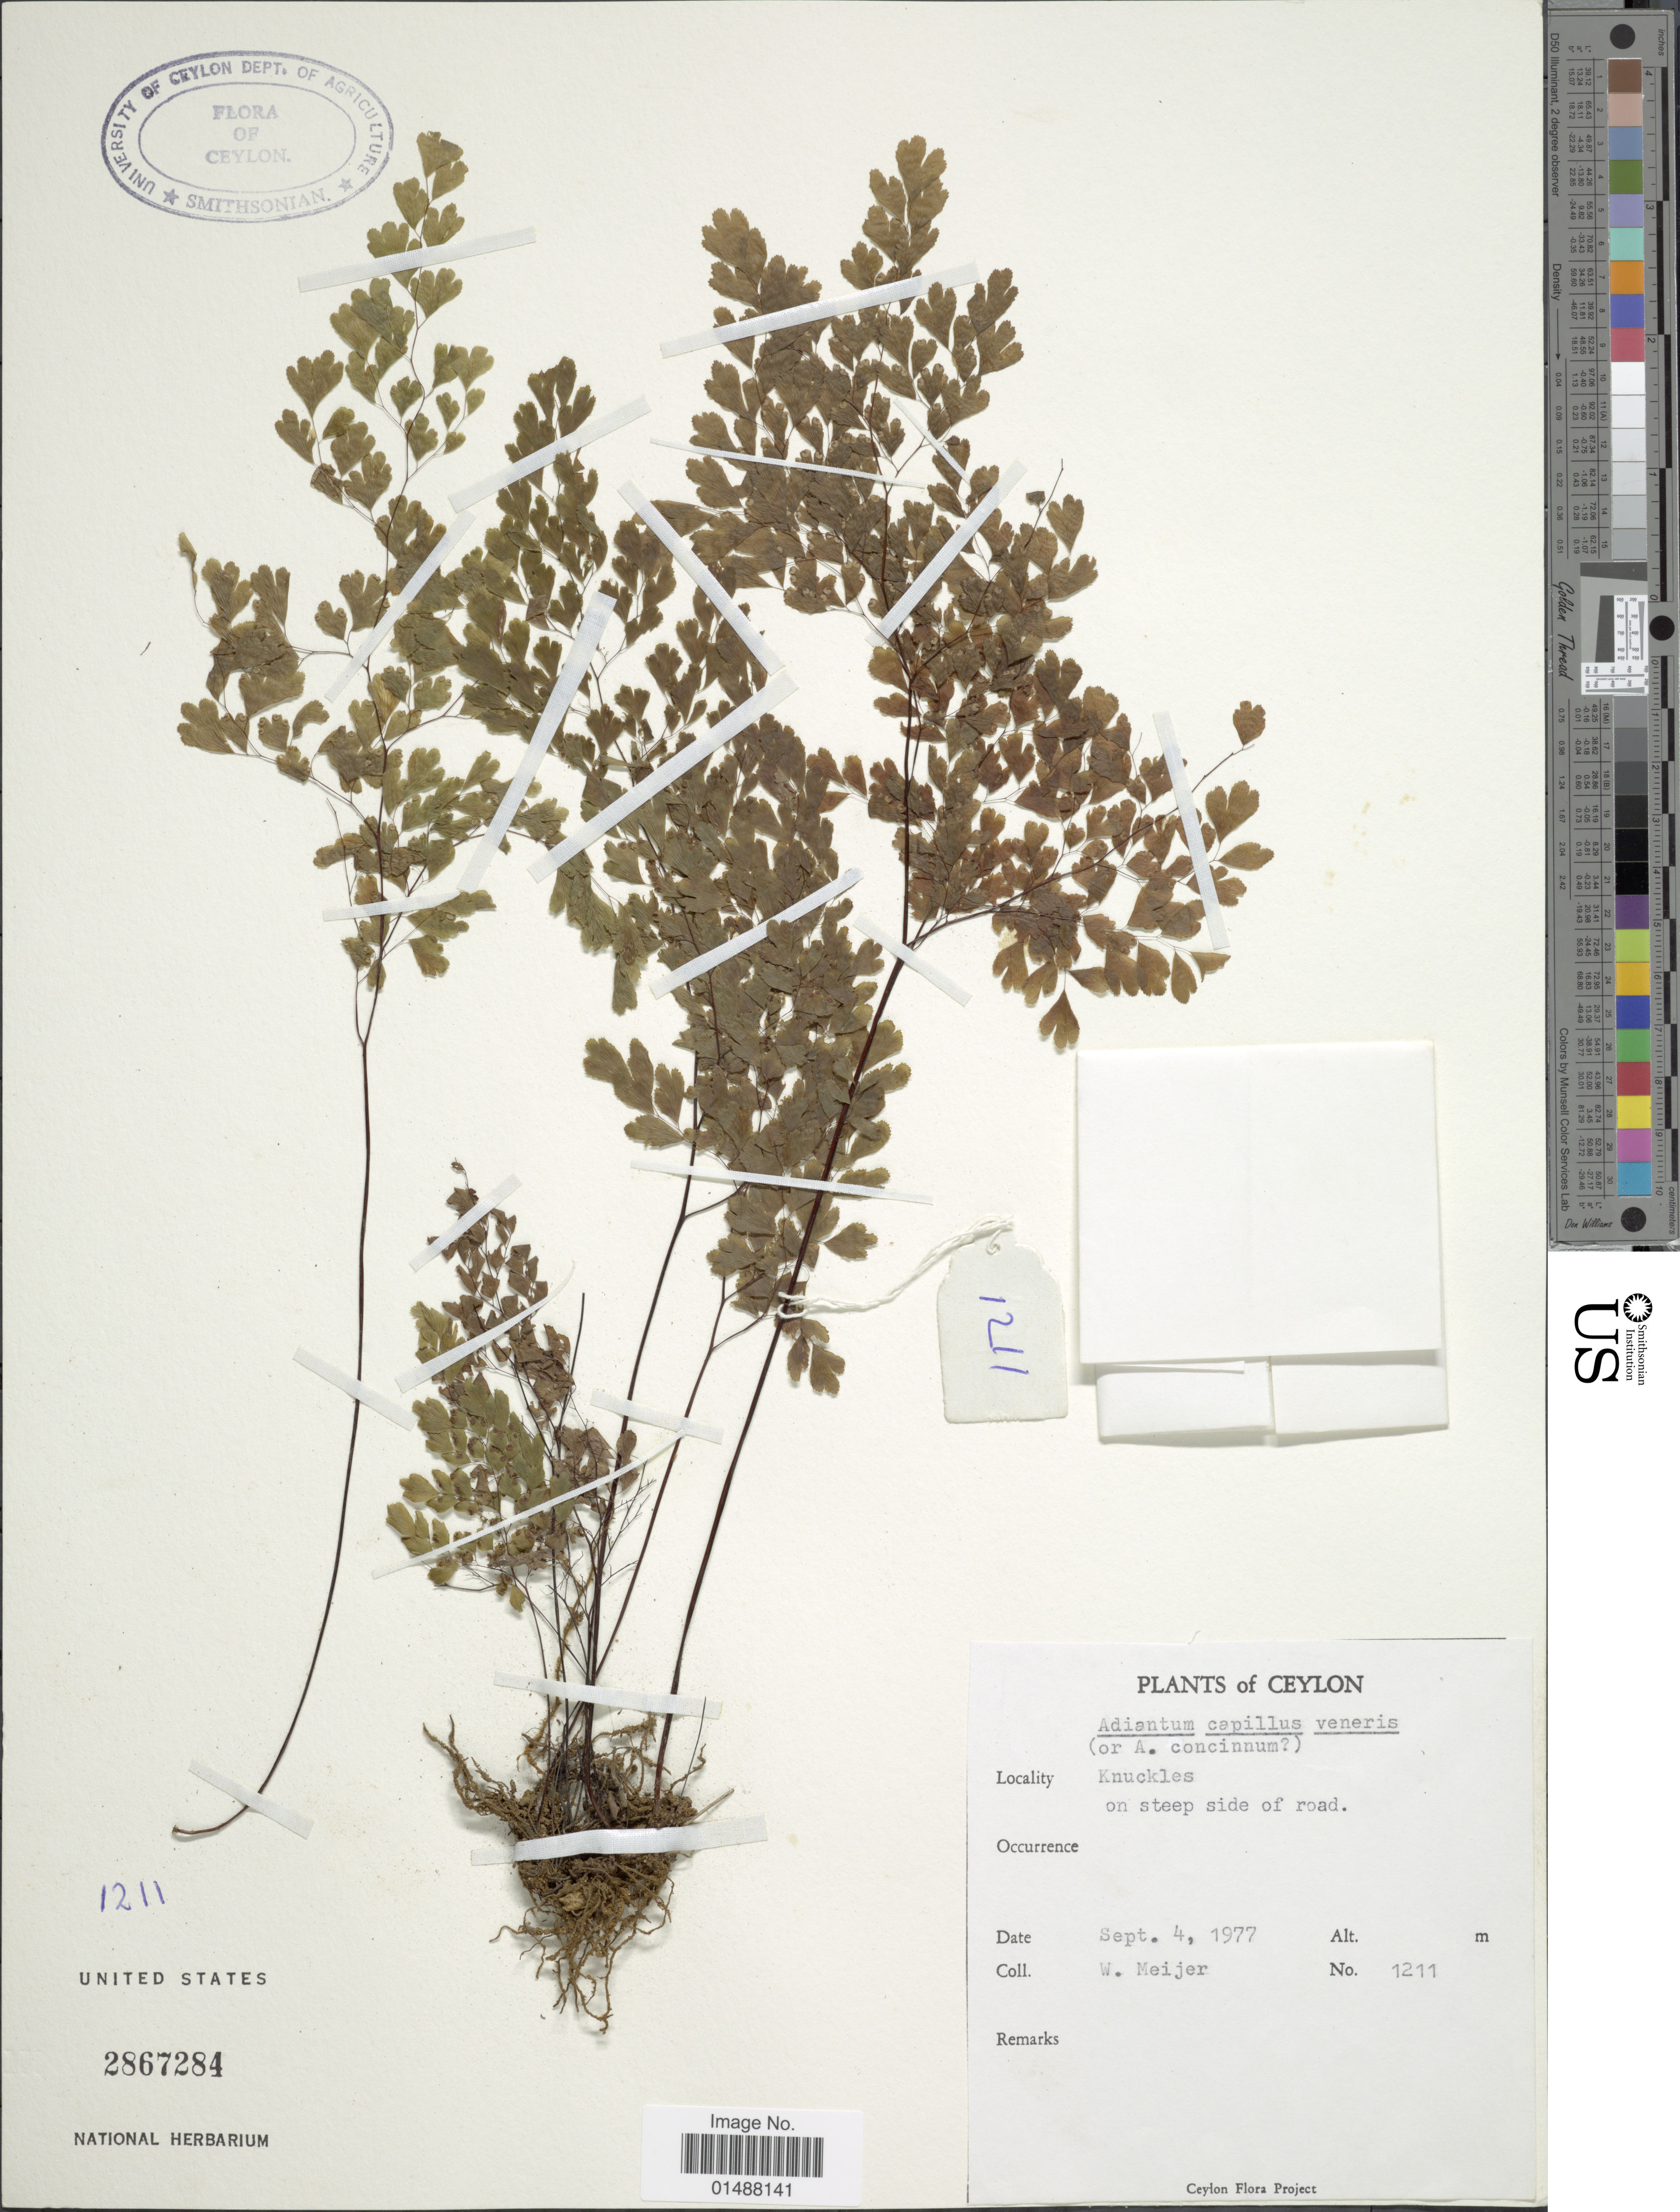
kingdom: Plantae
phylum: Tracheophyta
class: Polypodiopsida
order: Polypodiales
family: Pteridaceae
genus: Adiantum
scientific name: Adiantum capillus-veneris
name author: L.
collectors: W. Meijer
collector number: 1211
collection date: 1977-09-04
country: Sri Lanka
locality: Knuckles, on steep side of road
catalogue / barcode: US 2867284